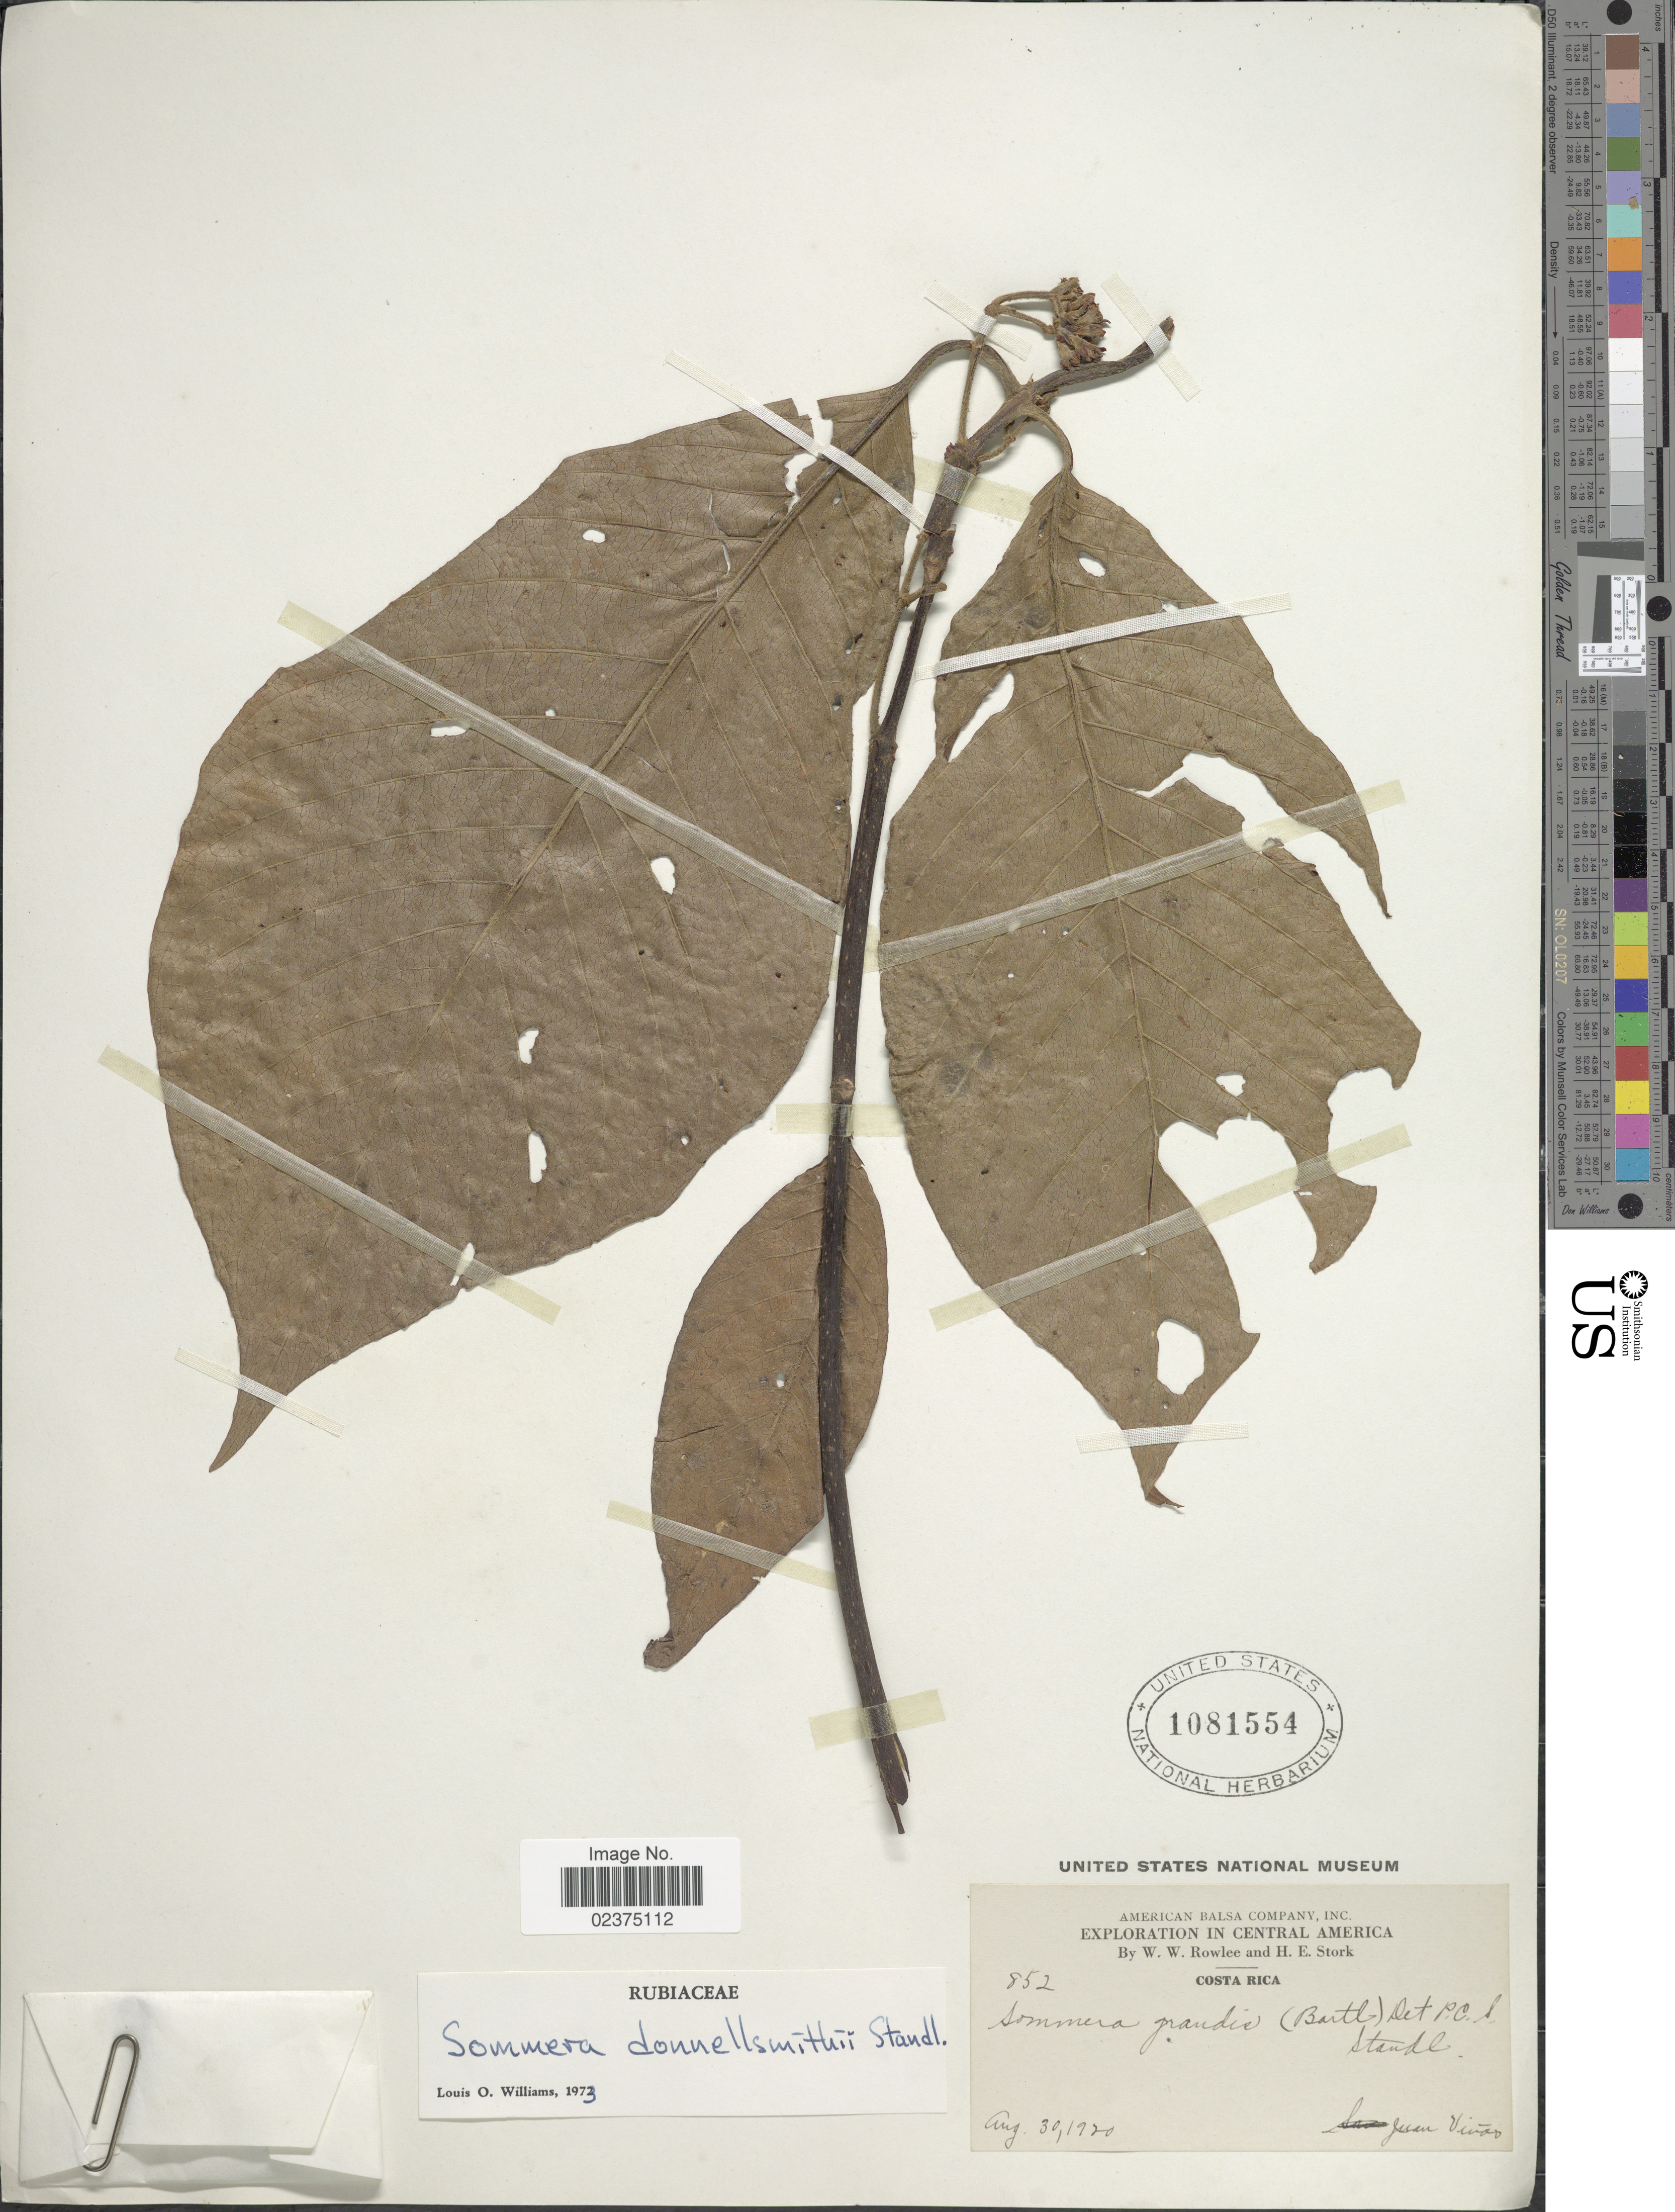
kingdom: Plantae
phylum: Tracheophyta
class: Magnoliopsida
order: Gentianales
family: Rubiaceae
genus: Sommera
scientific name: Sommera donnell-smithii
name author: Standl.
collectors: W. W. Rowlee & H. E. Stork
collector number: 852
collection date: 1920-08-30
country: Costa Rica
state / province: Cartago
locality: Juan Viñas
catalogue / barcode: US 1081554